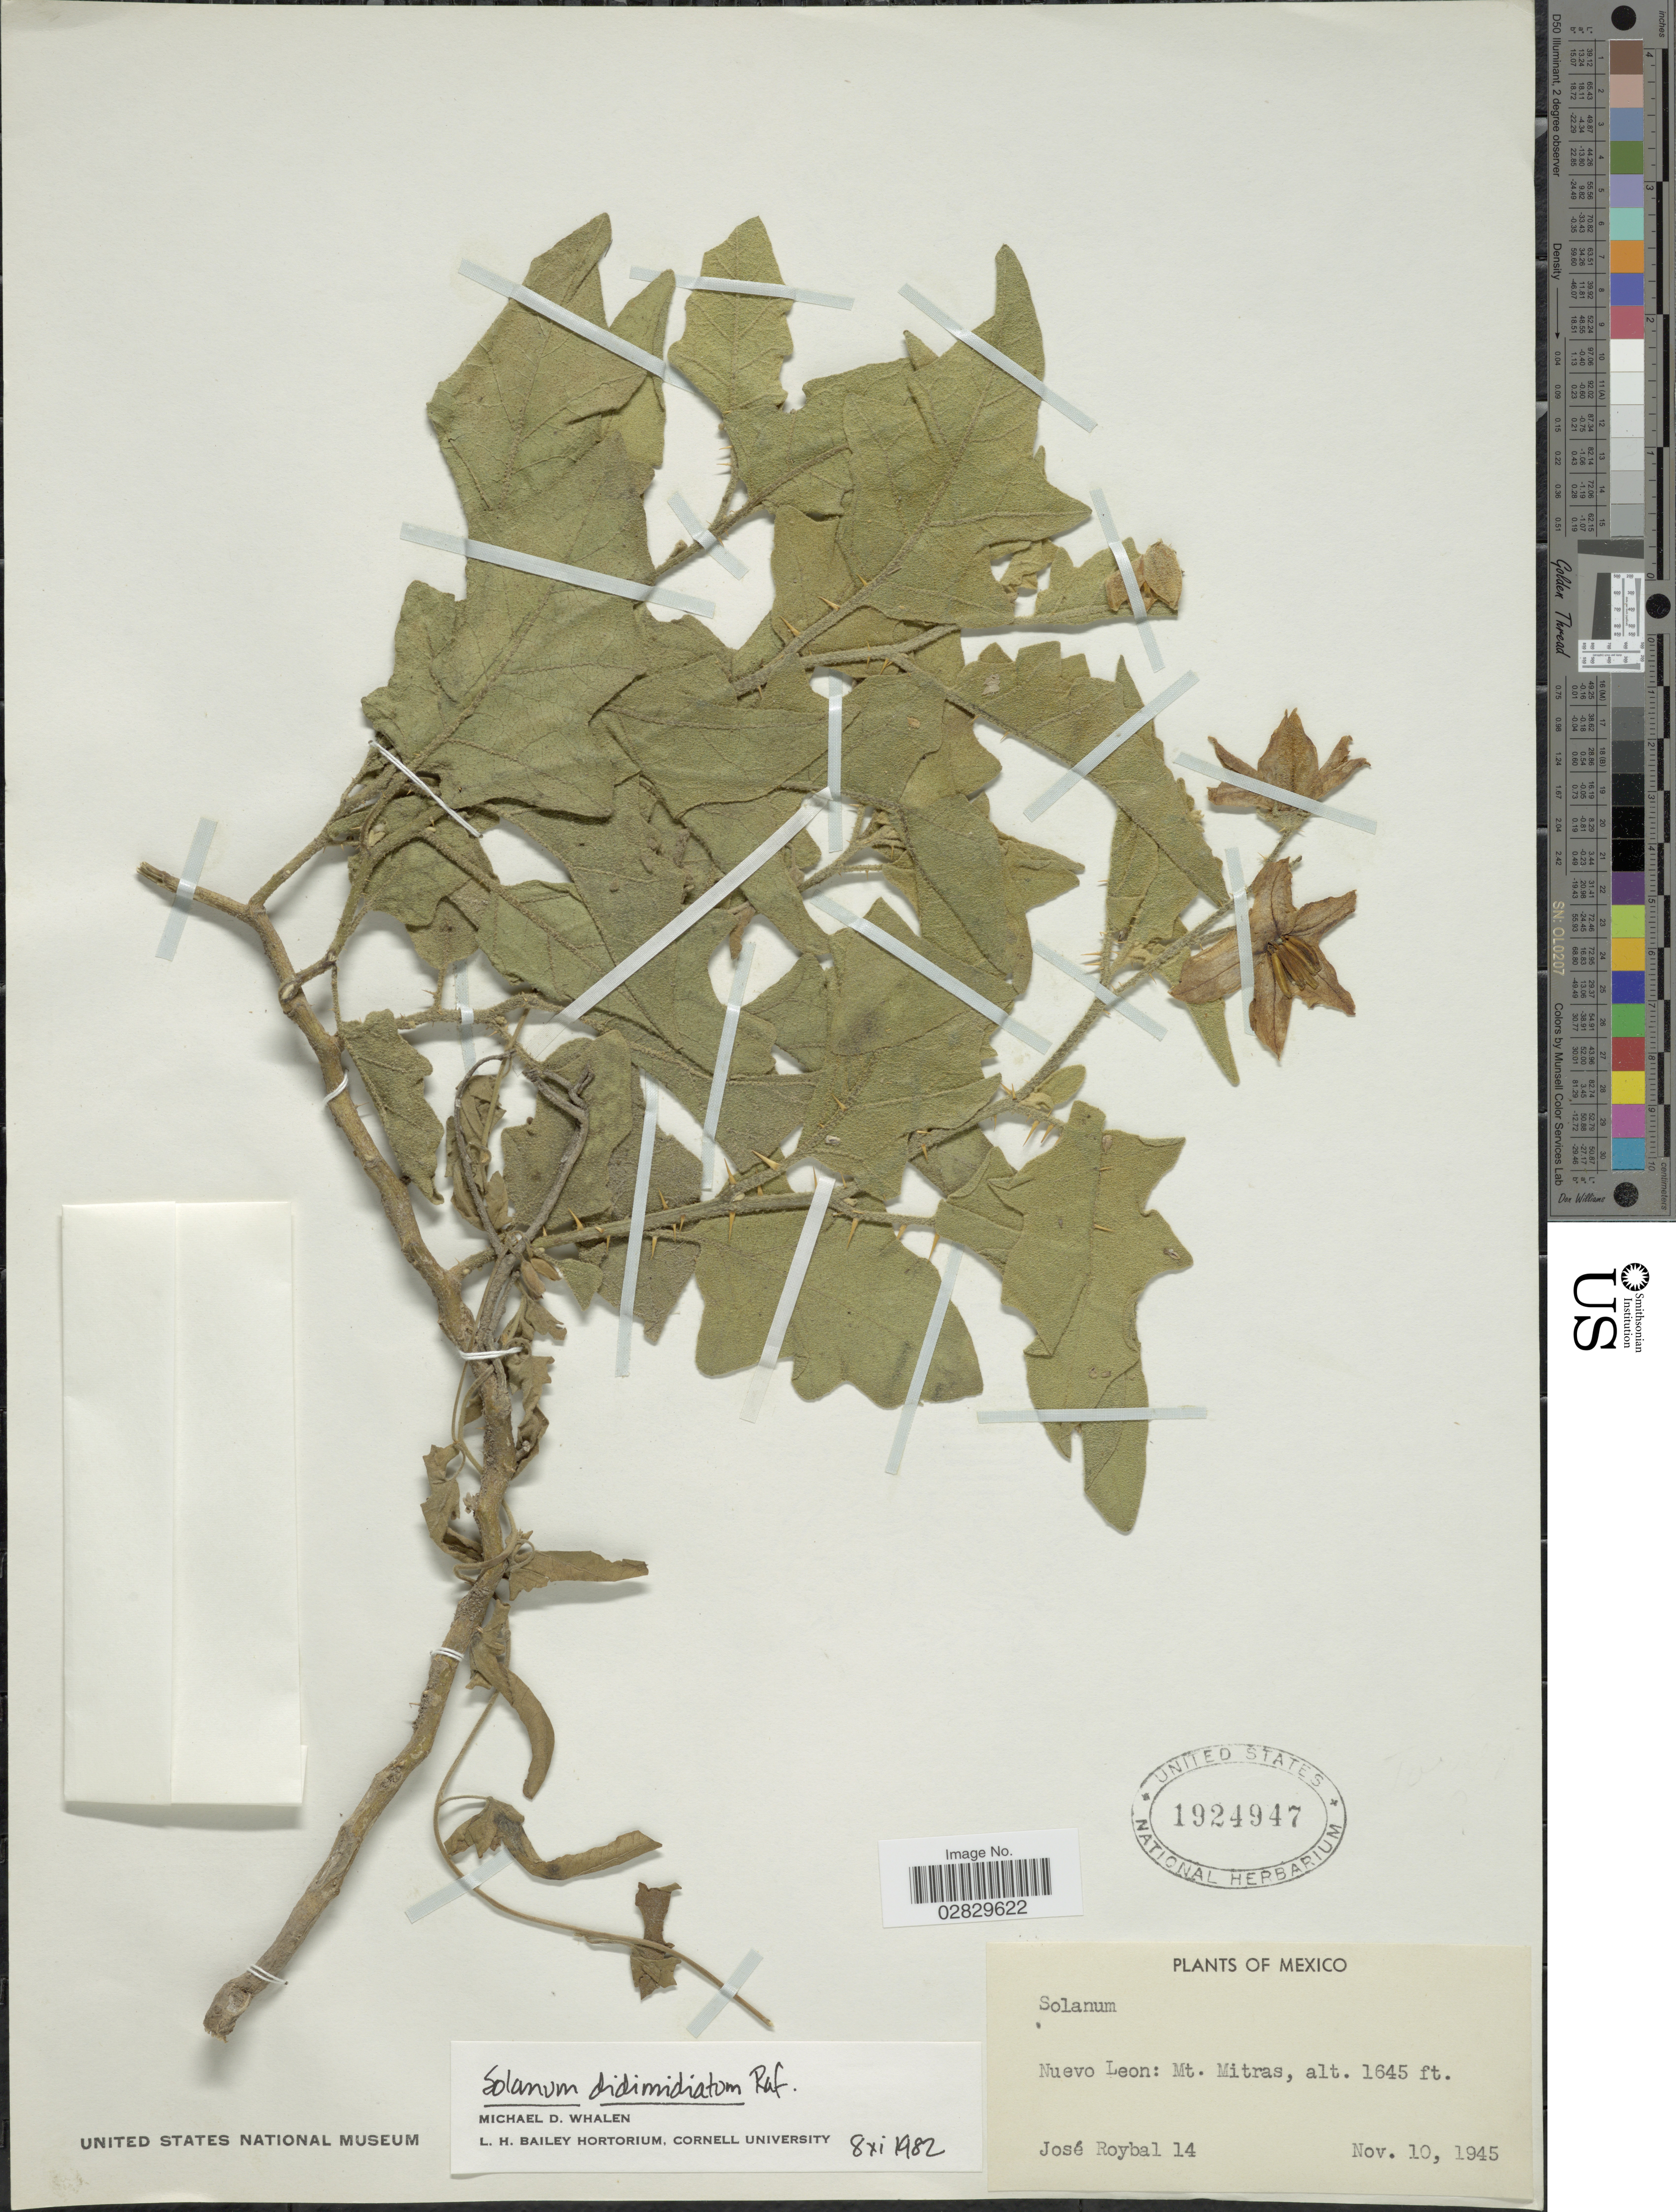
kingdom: Plantae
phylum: Tracheophyta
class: Magnoliopsida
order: Solanales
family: Solanaceae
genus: Solanum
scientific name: Solanum dimidiatum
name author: Raf.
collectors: J. Roybal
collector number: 14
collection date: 1945-11-10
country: Mexico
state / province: Nuevo León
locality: Mt. Mitras.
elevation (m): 501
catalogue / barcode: US 1924947